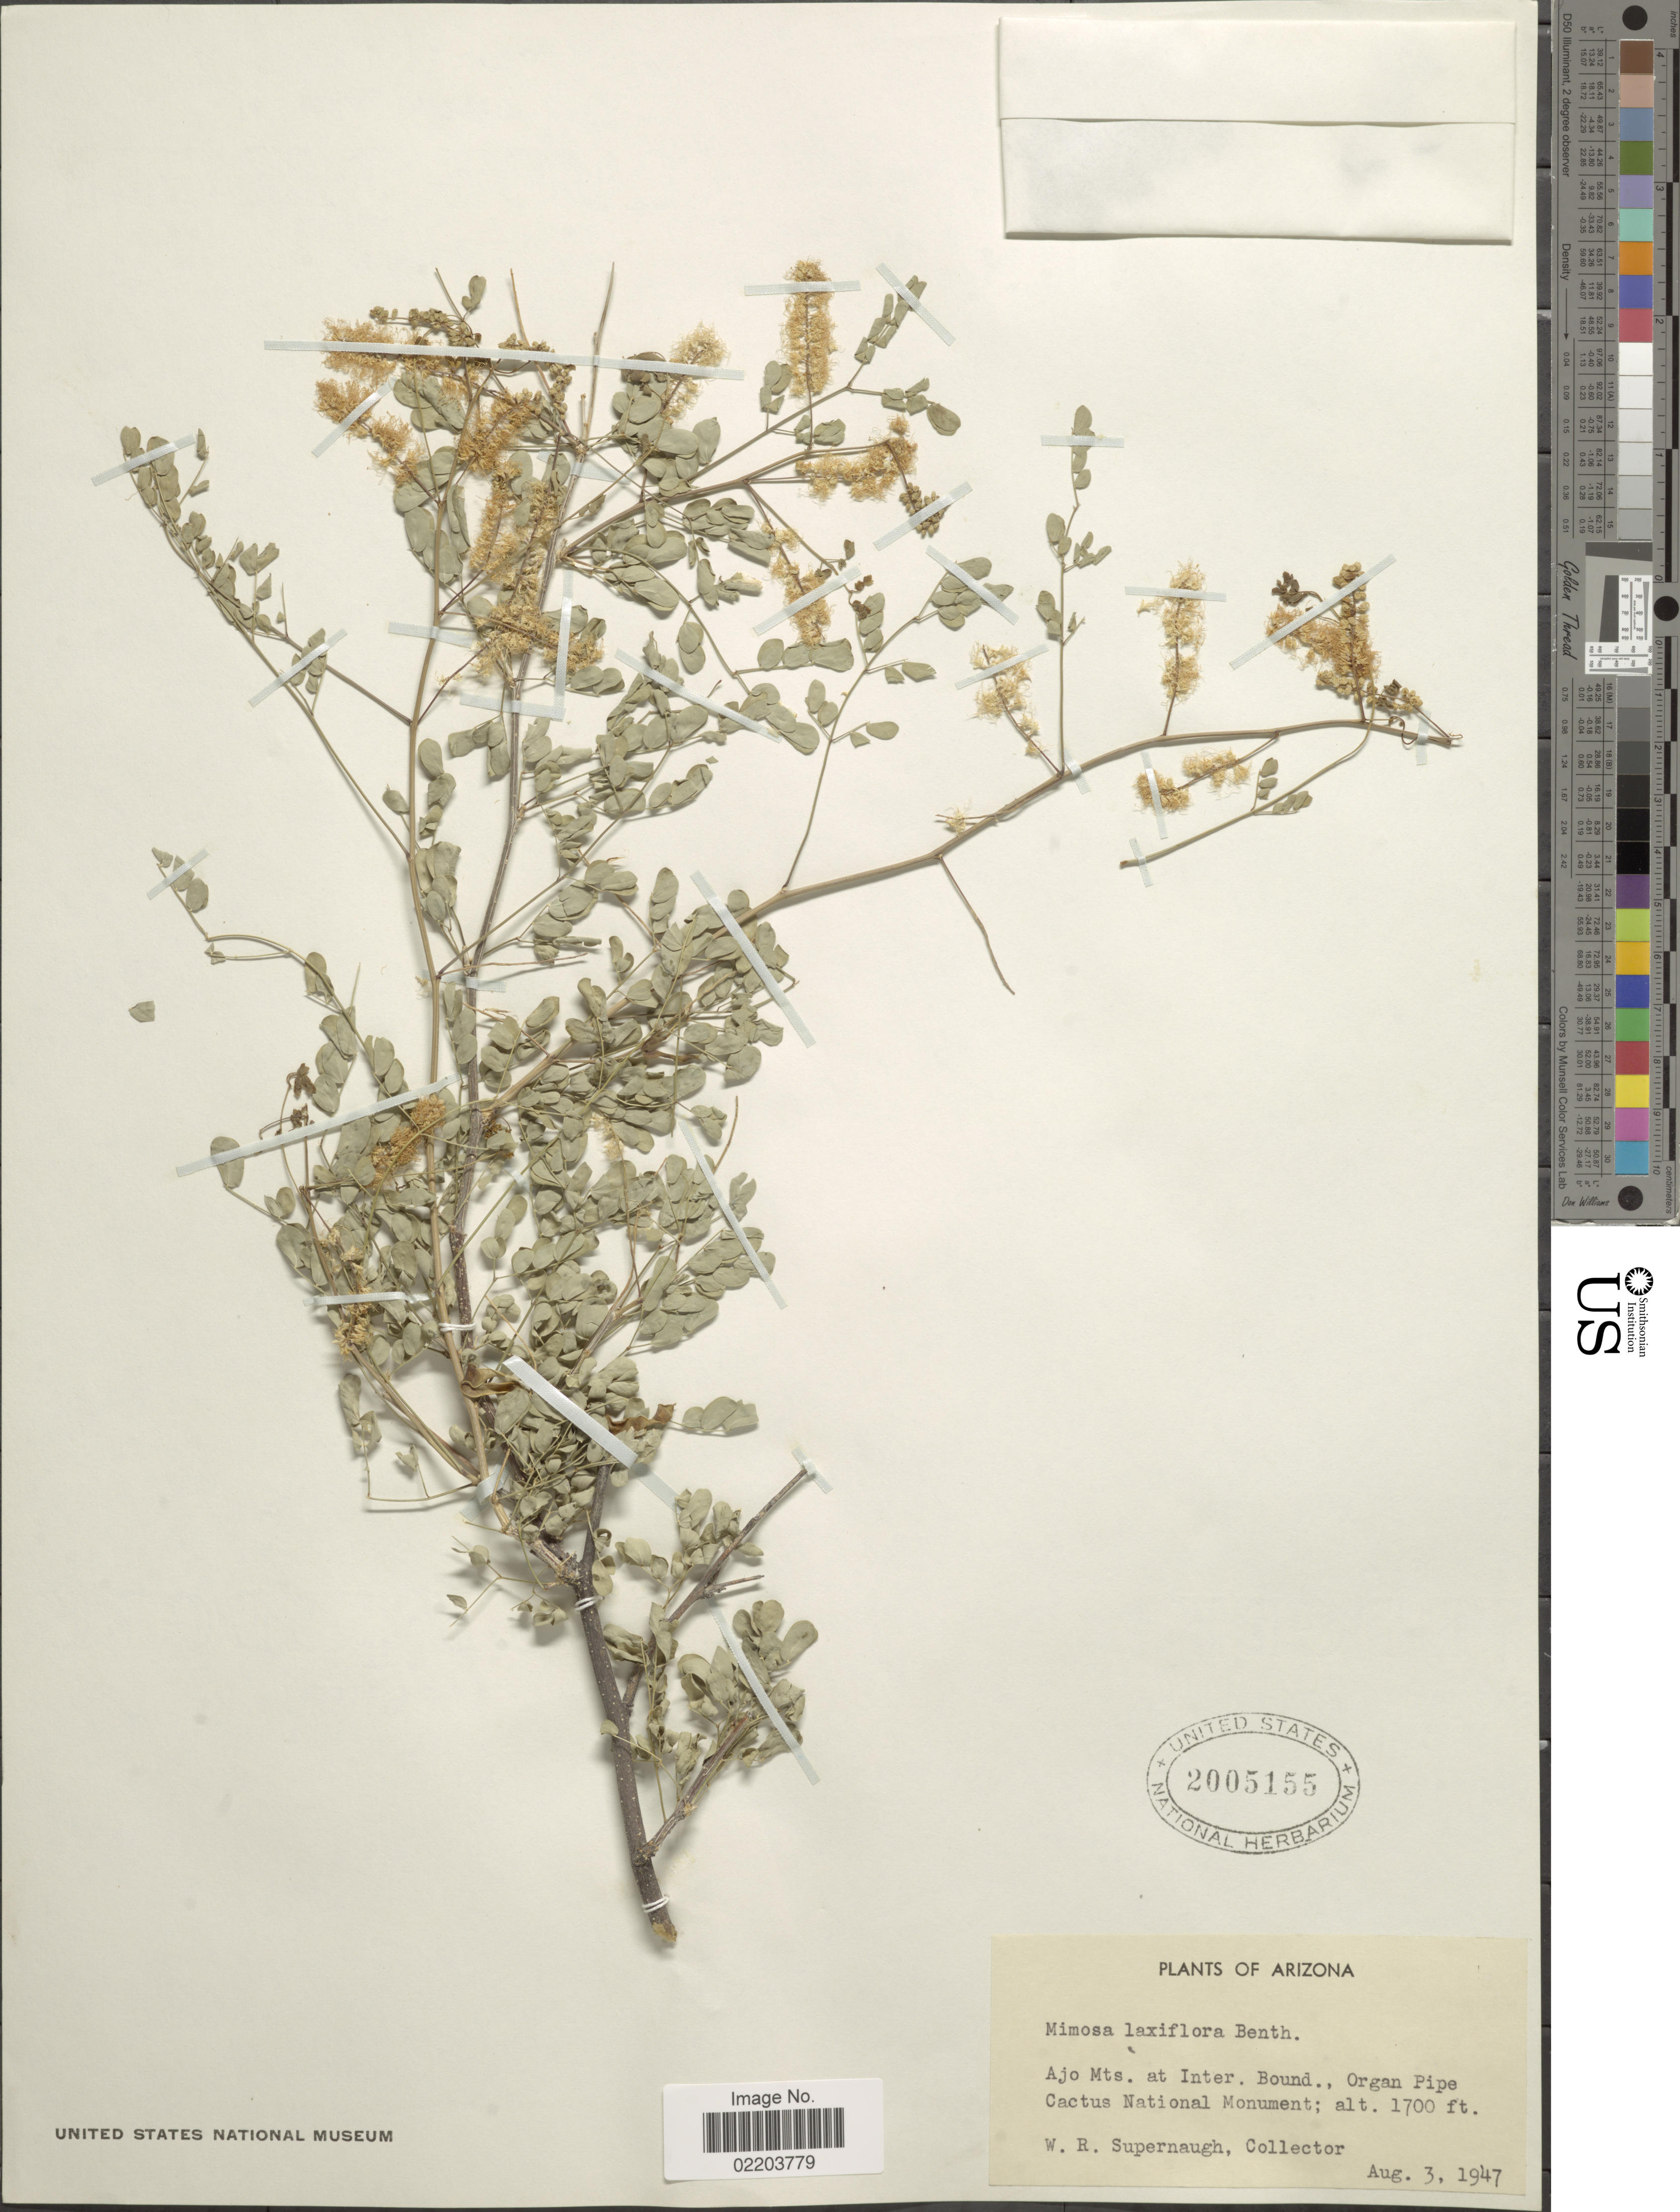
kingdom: Plantae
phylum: Tracheophyta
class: Magnoliopsida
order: Fabales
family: Fabaceae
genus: Mimosa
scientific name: Mimosa laxiflora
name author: Benth.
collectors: W. Supernaugh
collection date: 1947-08-03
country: United States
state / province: Arizona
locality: Ajo Mts. at Inter Bound., Organ Pipe Cactus National Monument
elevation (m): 518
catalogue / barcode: US 2005155